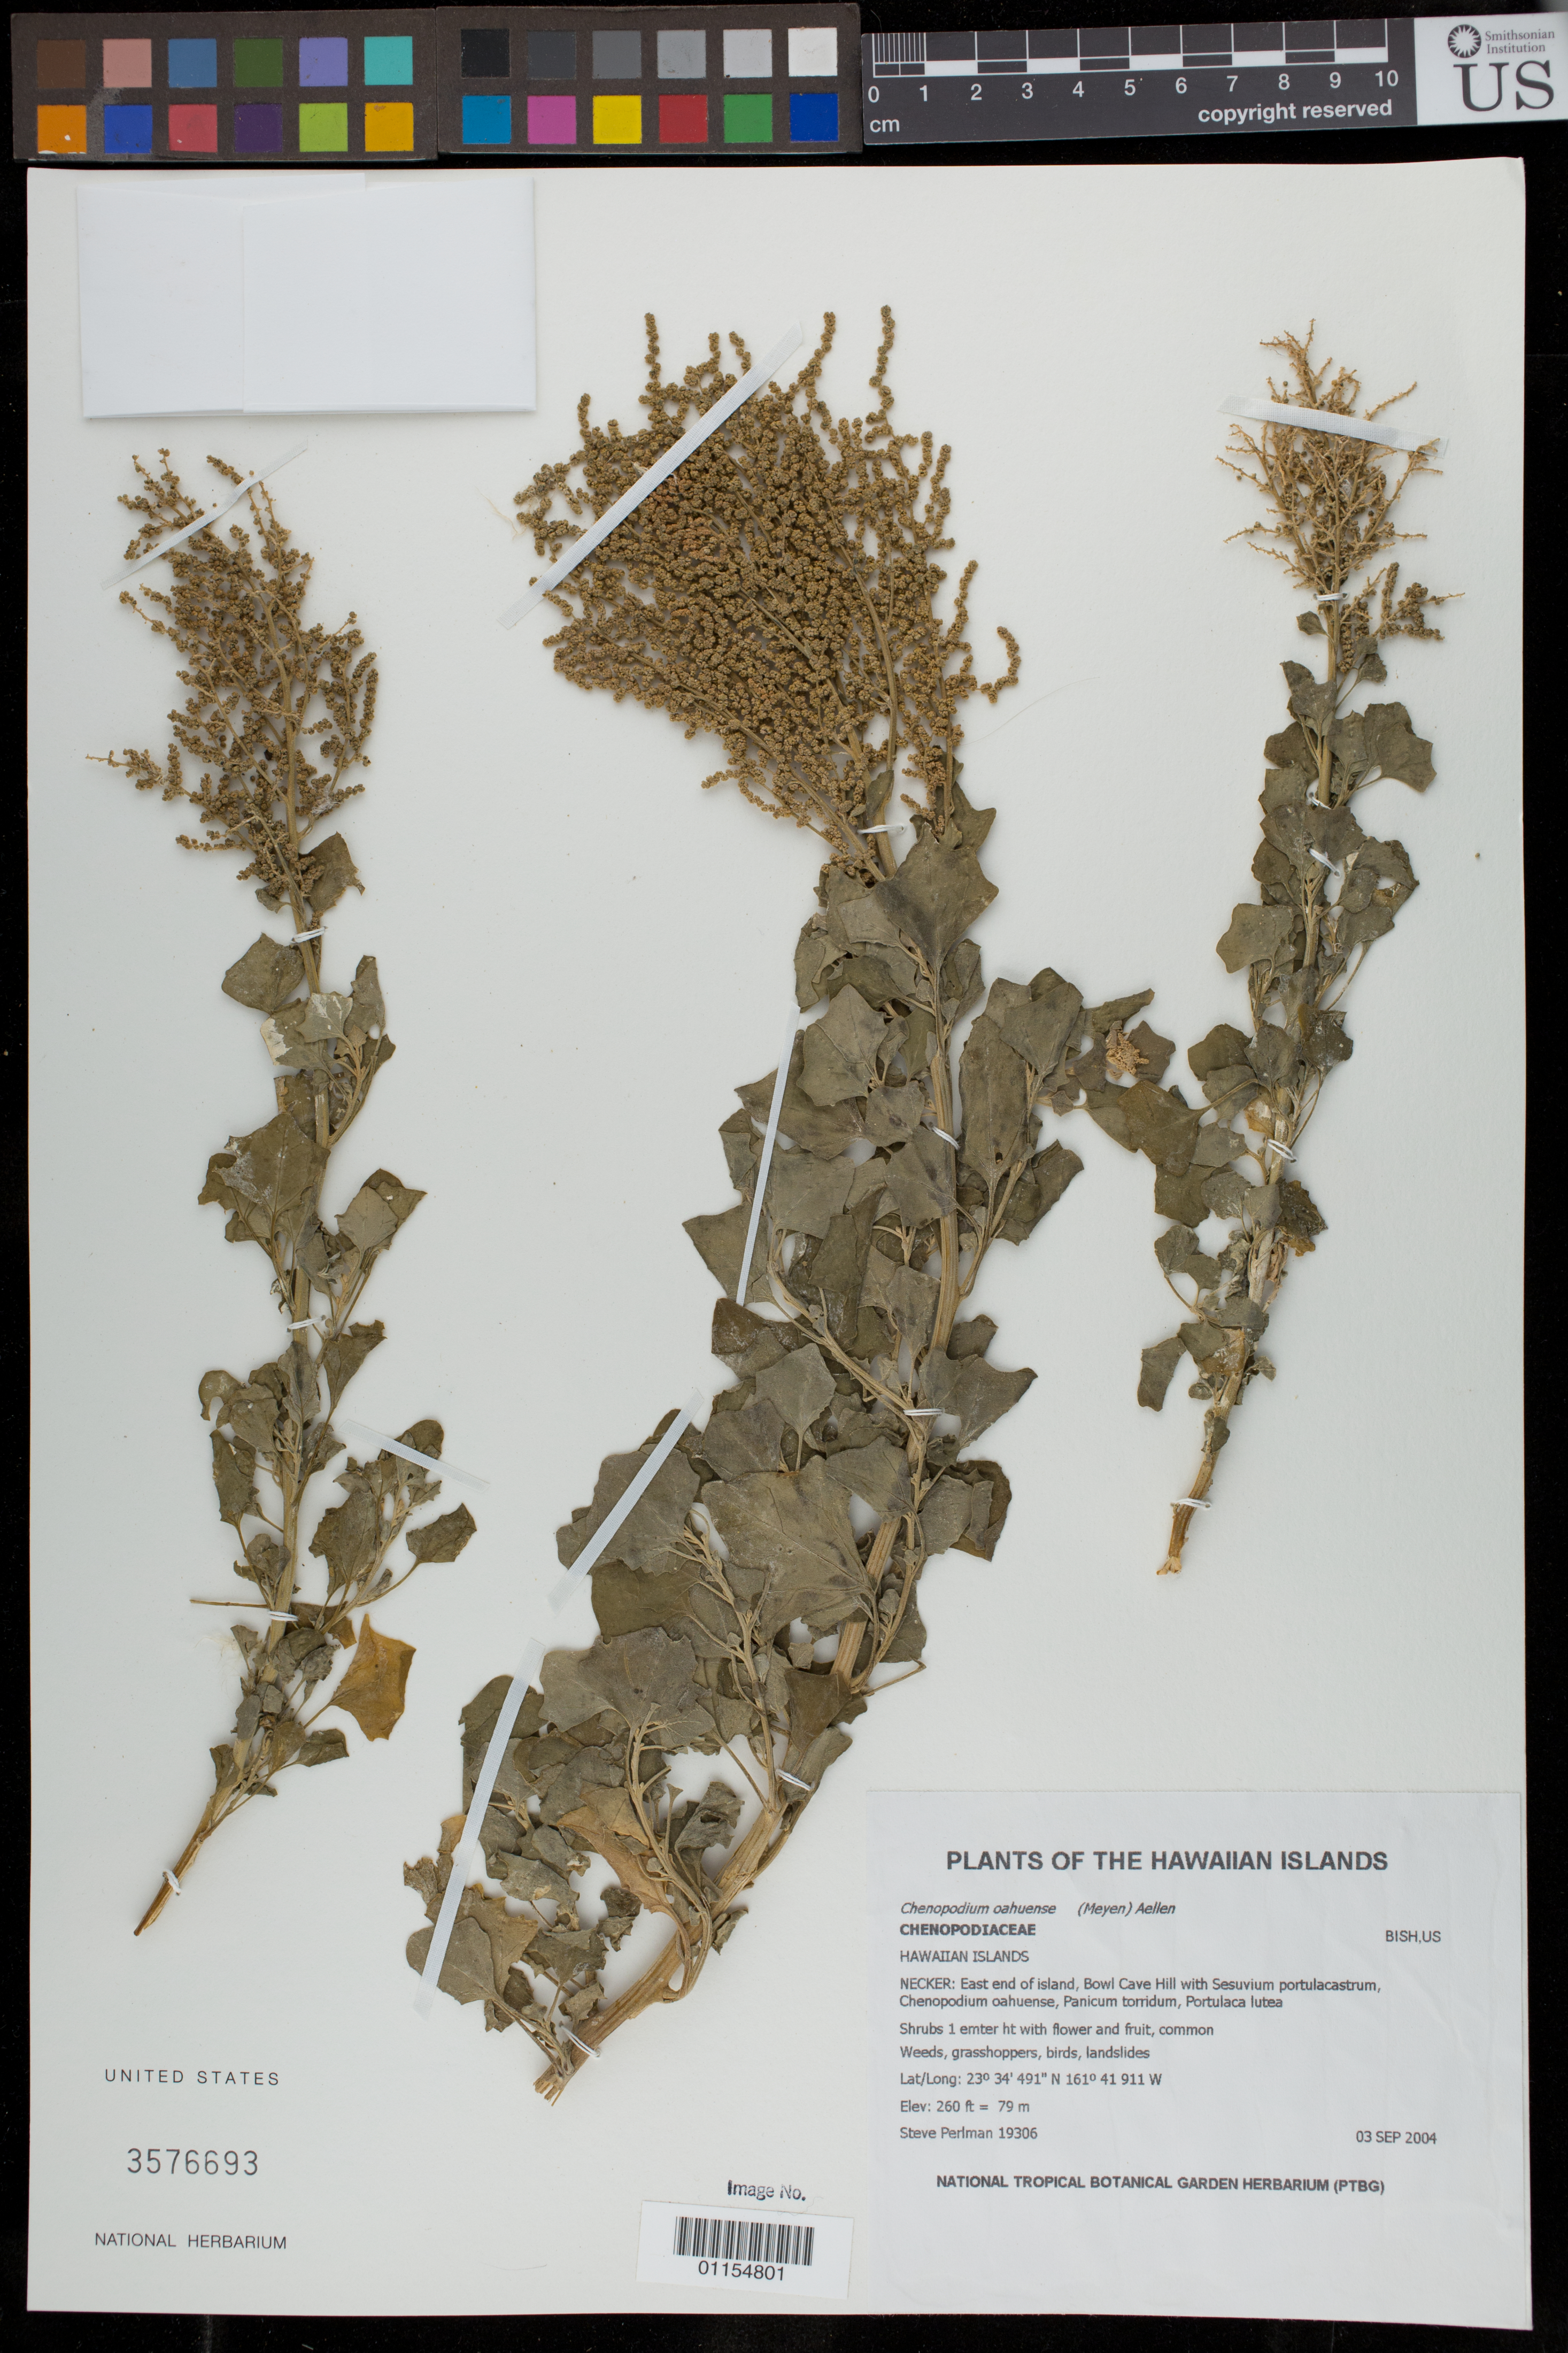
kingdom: Plantae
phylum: Tracheophyta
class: Magnoliopsida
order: Caryophyllales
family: Amaranthaceae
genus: Chenopodium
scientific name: Chenopodium oahuense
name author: (Meyen) Aellen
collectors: S. P. Perlman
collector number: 19306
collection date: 2004-09-03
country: United States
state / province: Hawaii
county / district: Honolulu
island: Necker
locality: East end of island, Bowl Cave Hill.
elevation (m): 79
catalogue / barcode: US 3576693